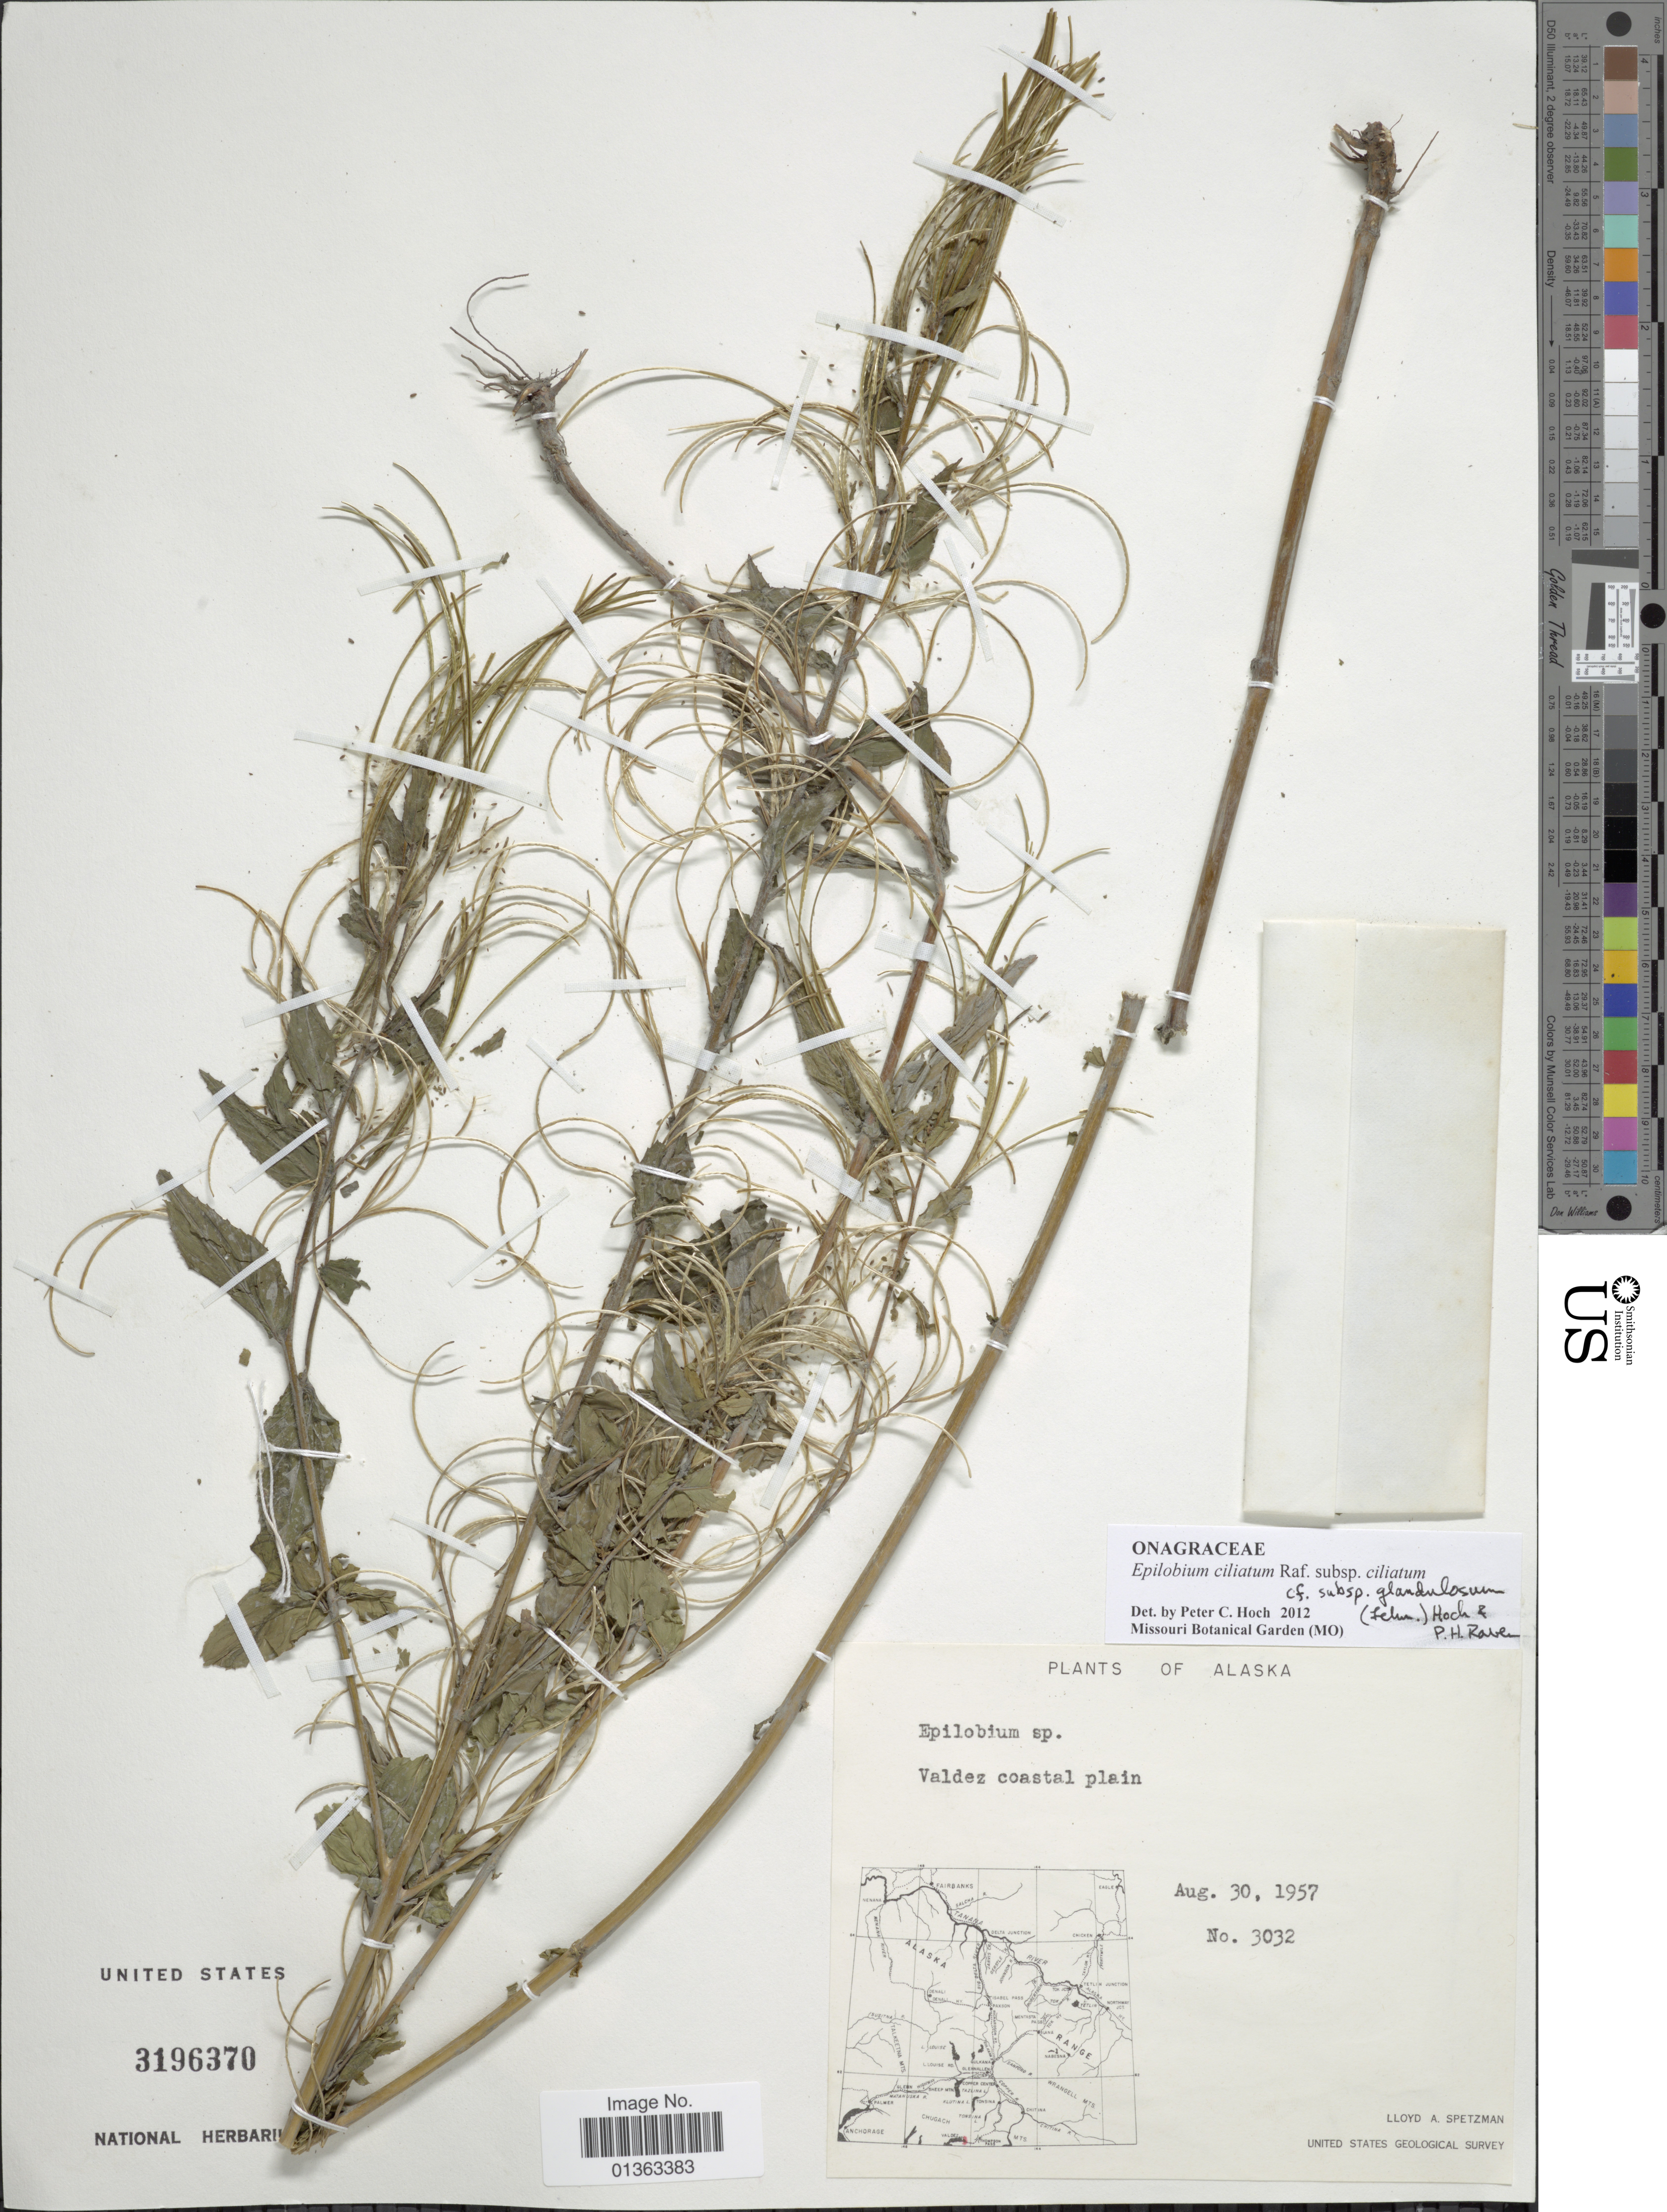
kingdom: Plantae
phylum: Tracheophyta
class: Magnoliopsida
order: Myrtales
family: Onagraceae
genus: Epilobium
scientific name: Epilobium ciliatum subsp. ciliatum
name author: Raf.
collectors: L. Spetzman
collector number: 3032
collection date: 1957-08-30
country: United States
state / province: Alaska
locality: Valdez coastal plain.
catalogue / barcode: US 3196370